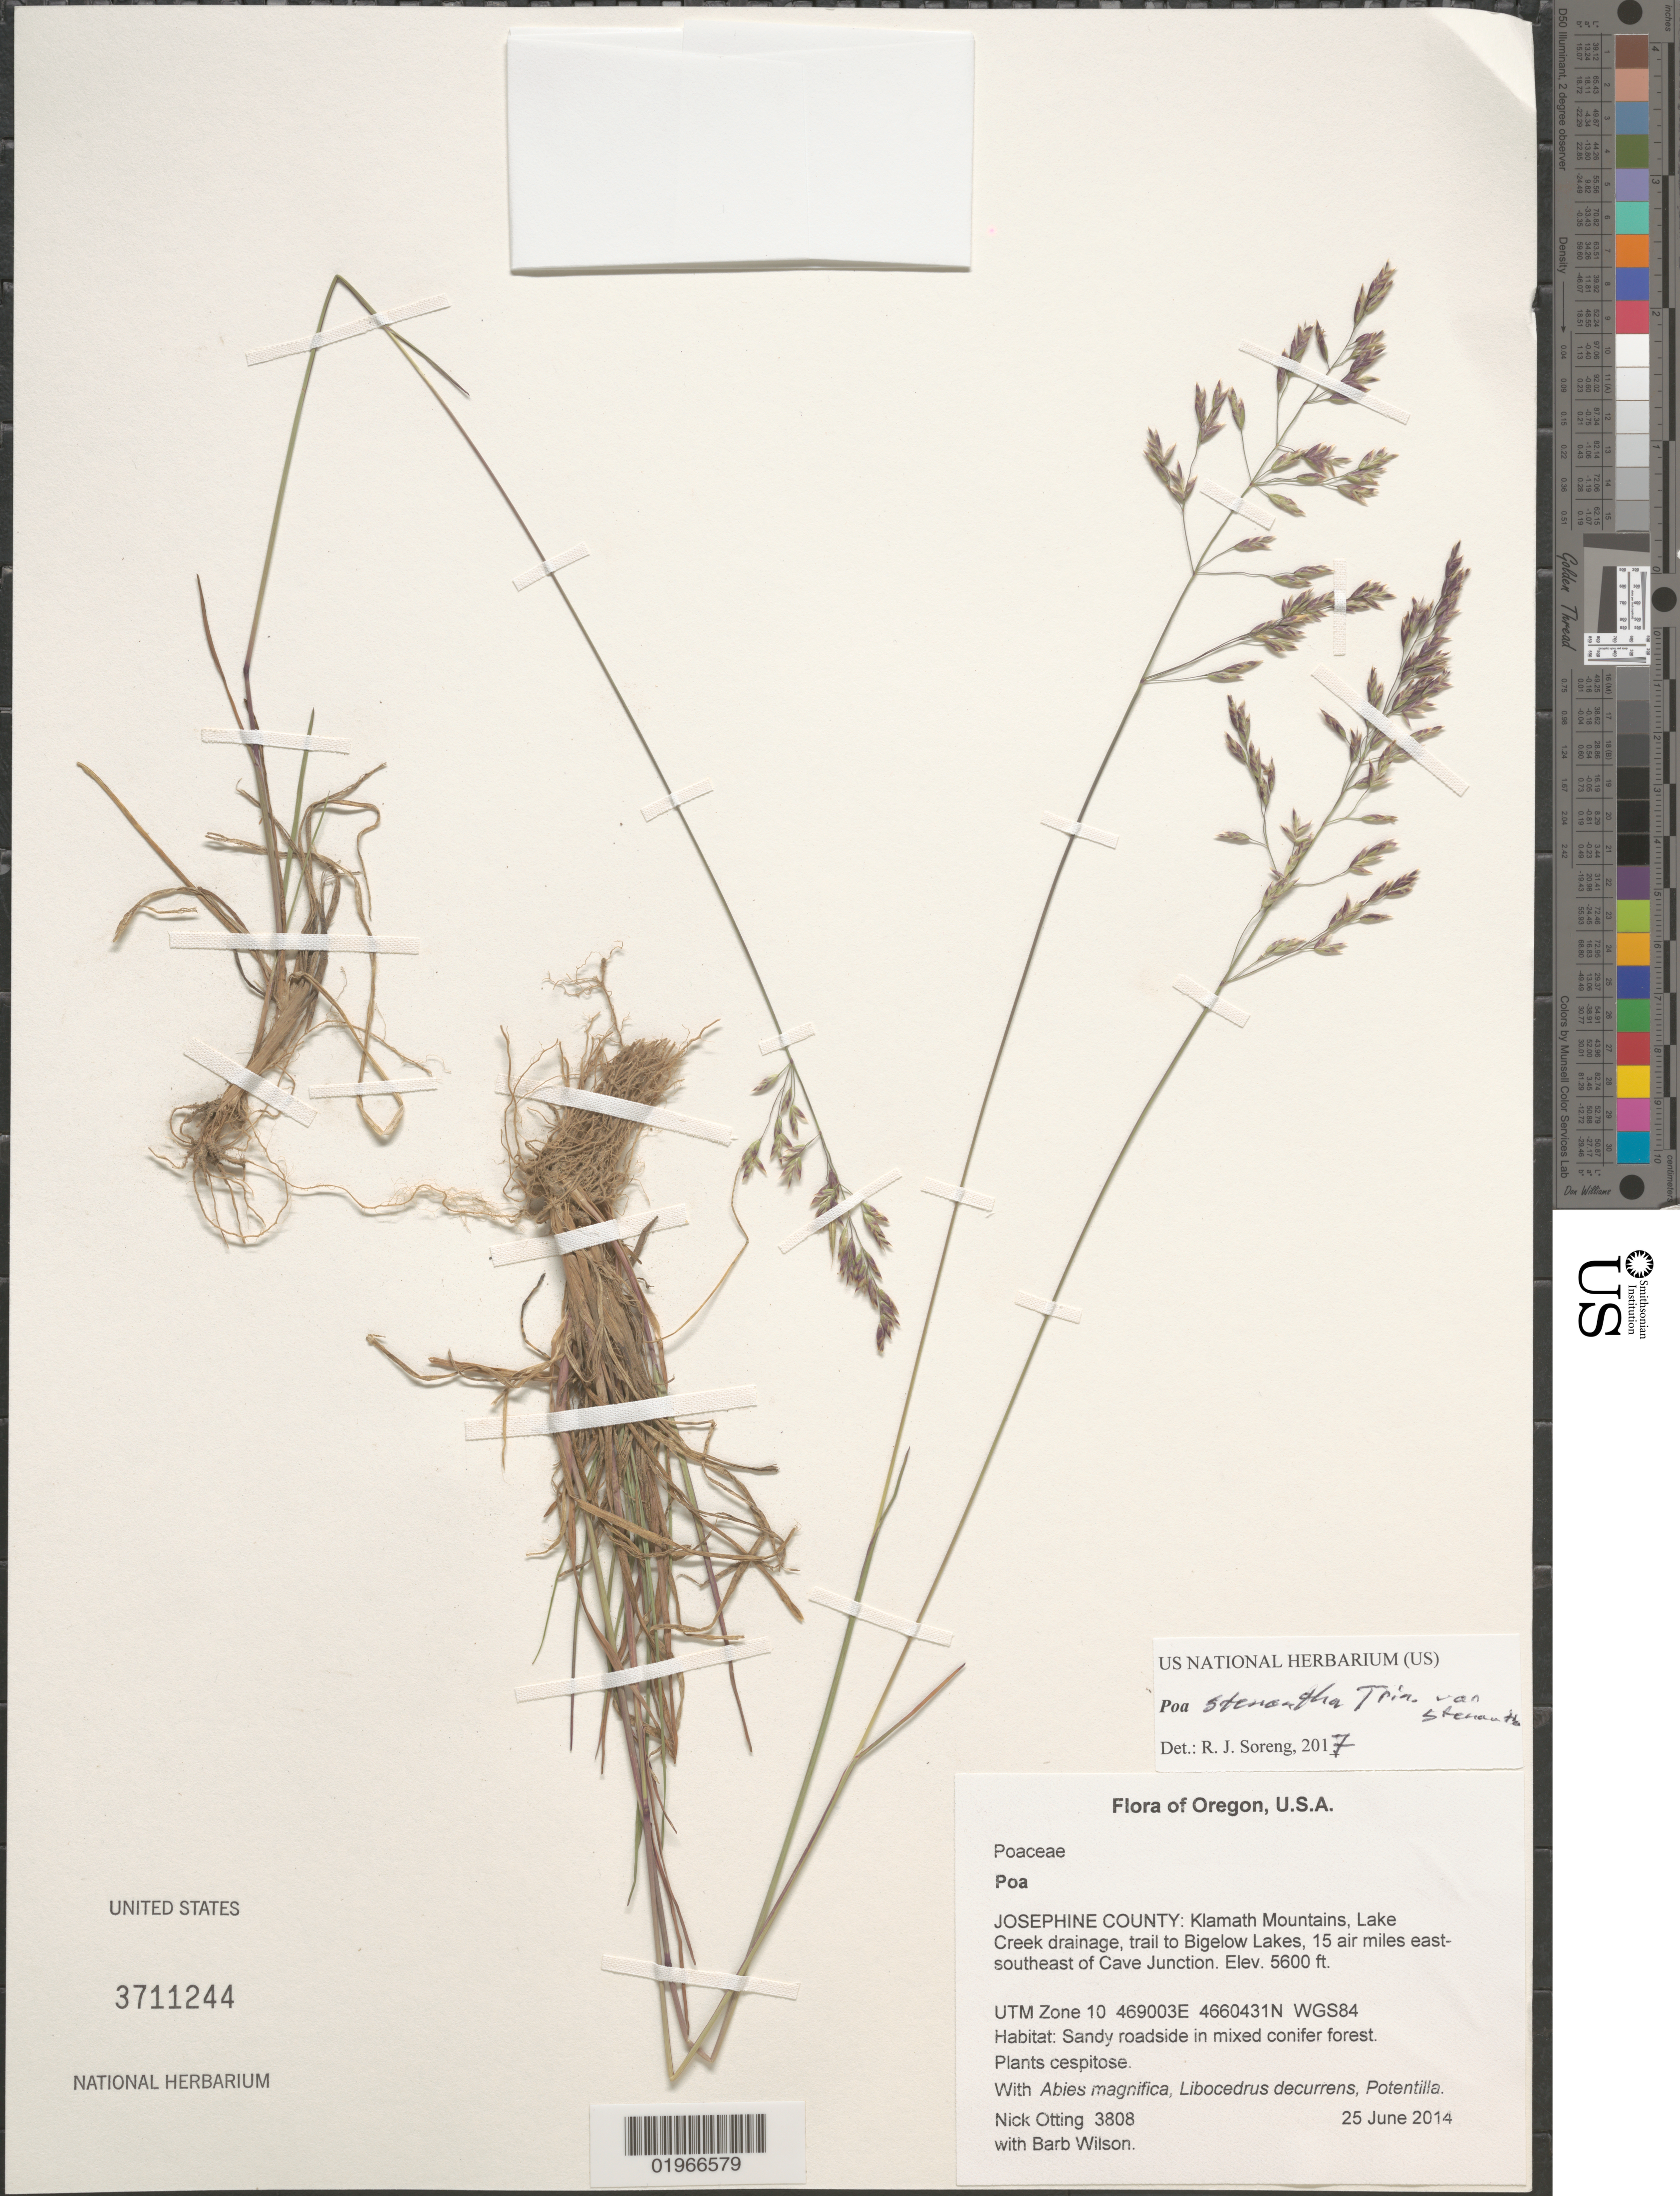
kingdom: Plantae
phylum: Tracheophyta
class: Liliopsida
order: Poales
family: Poaceae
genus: Poa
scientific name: Poa stenantha var. stenantha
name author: Trin.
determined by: Soreng, Robert J., Research Associate (BOT), Smithsonian Institution - National Museum of Natural History (UNITED STATES)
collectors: N. Otting & B. Wilson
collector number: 3808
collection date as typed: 25 June 2014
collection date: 2014-06-25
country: United States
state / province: Oregon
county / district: Josephine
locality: Klamath Mountains, Lake Creek drainage, trail to Bigelow Lakes, 15 air miles east-southeast of Cave Junction.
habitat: Sandy roadside in mixed conifer forest.Plants cespitose.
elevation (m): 1707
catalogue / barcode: US 3711244